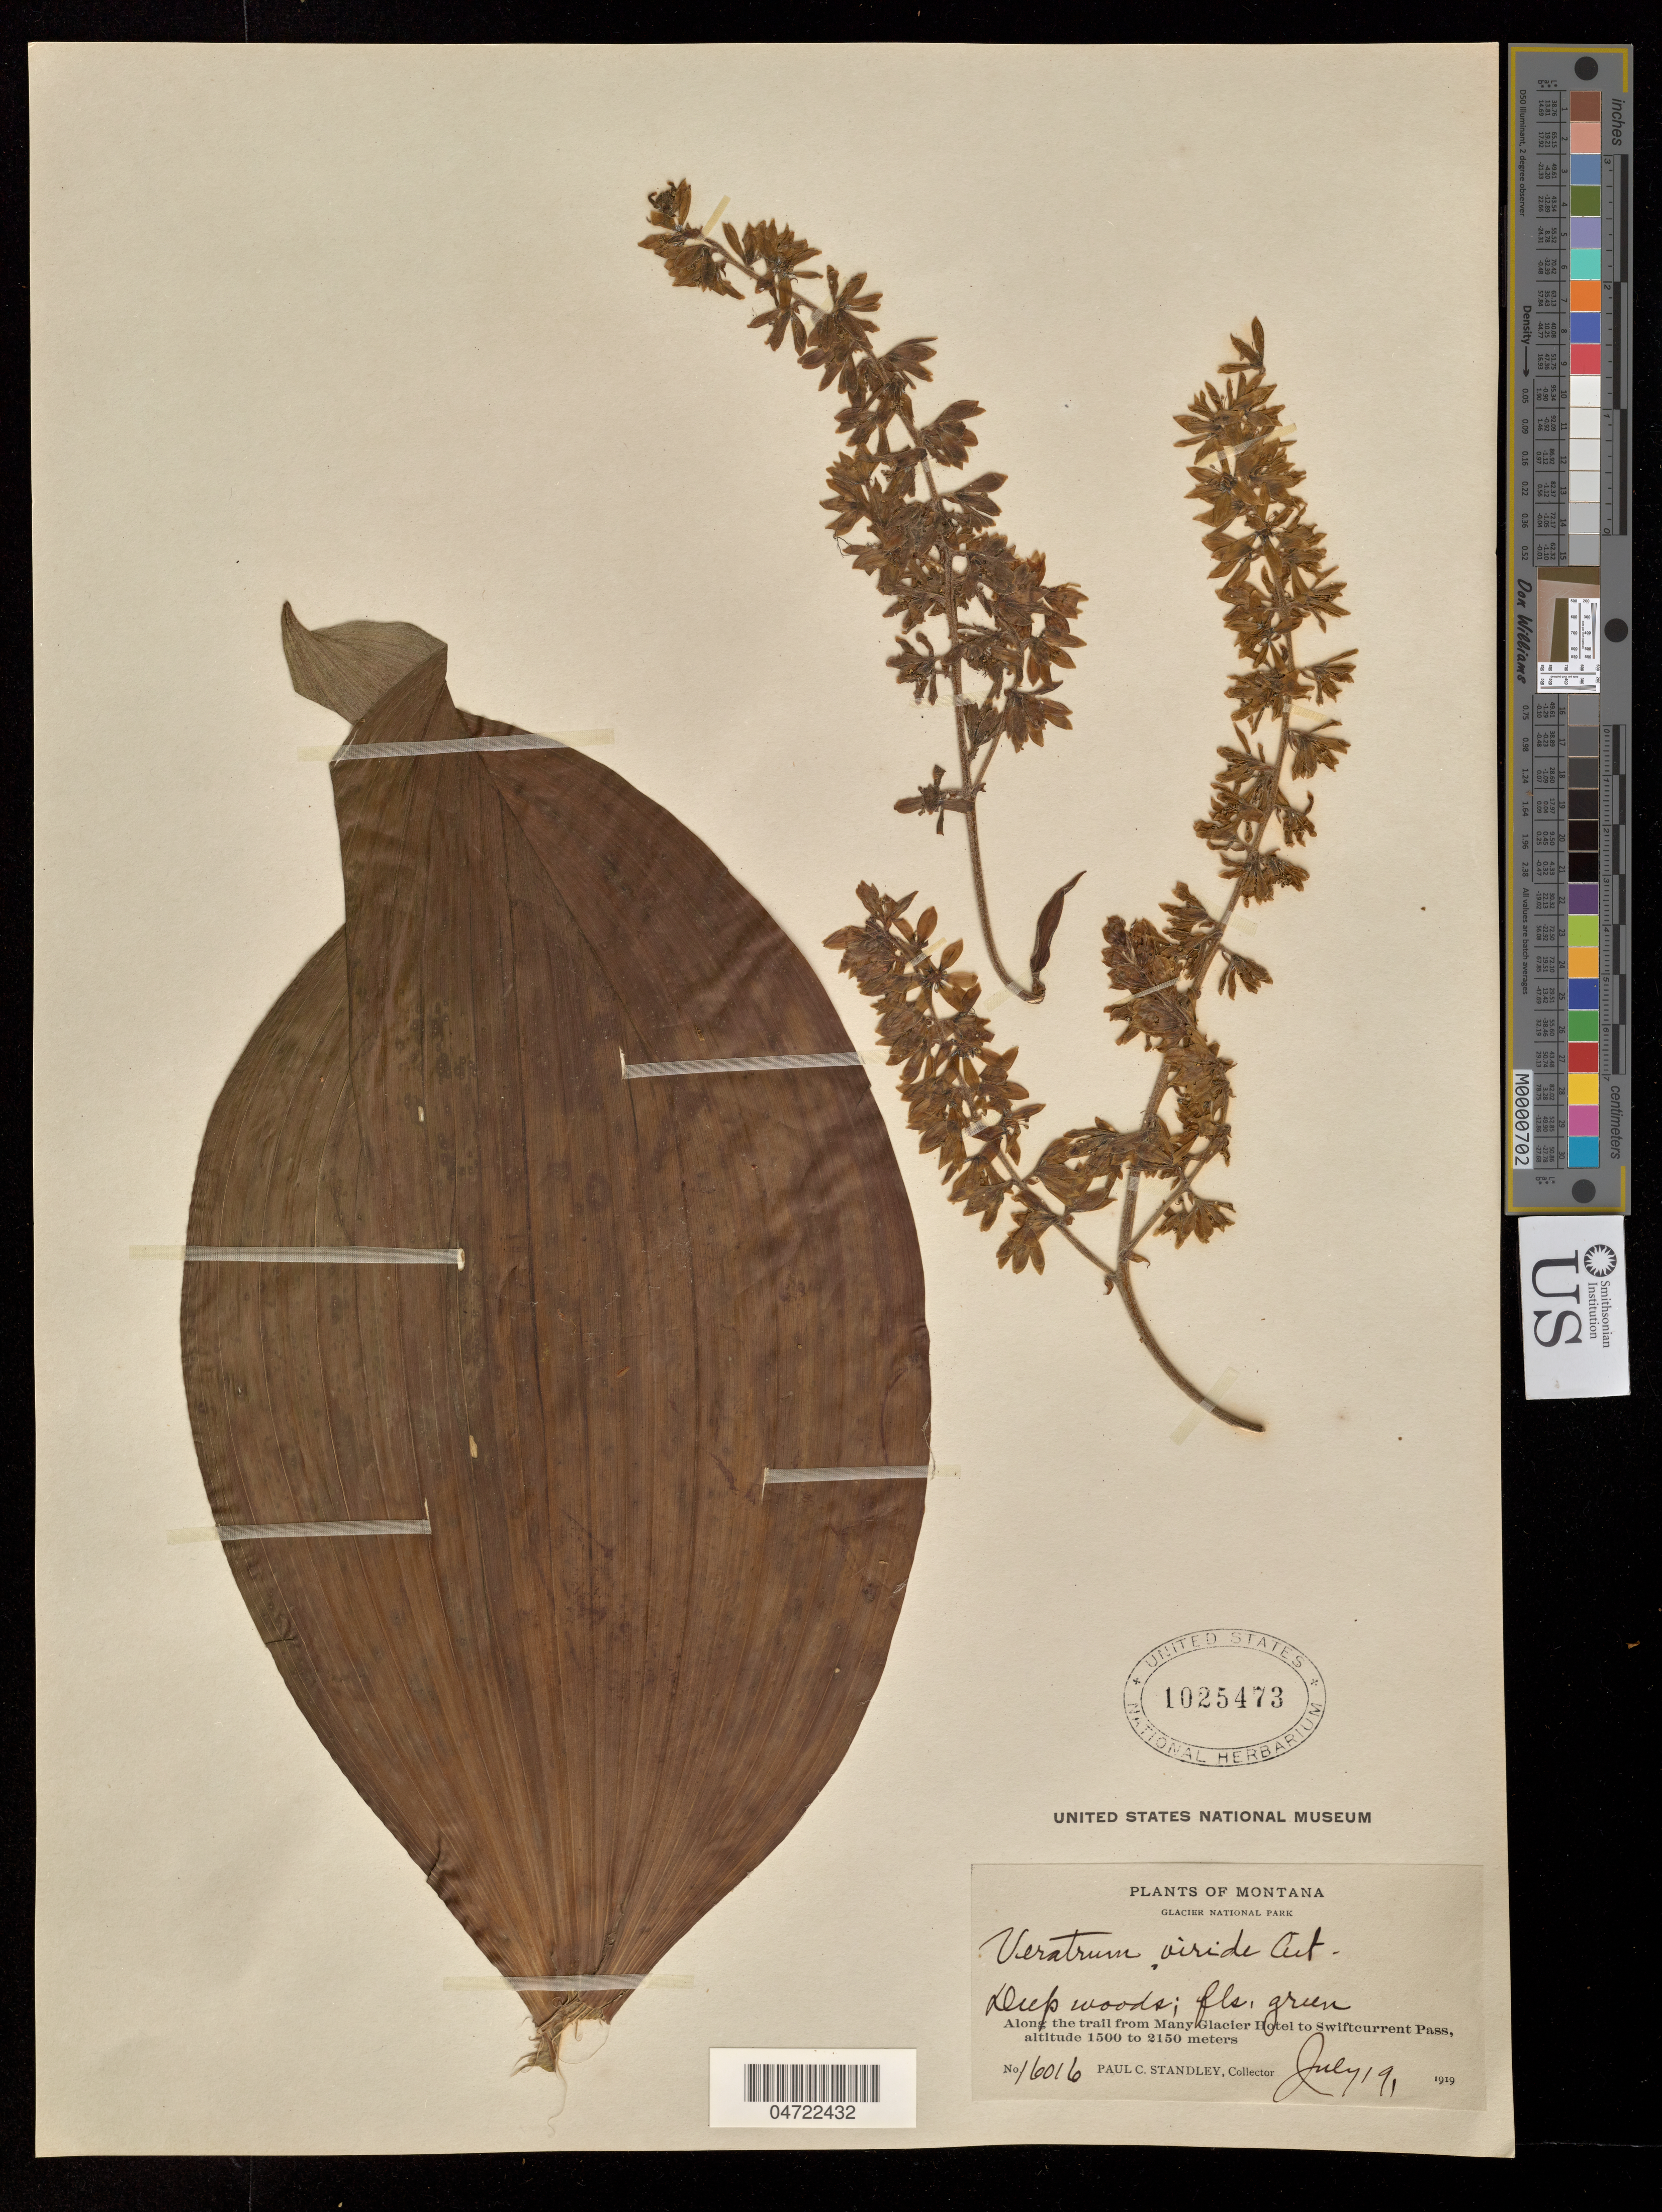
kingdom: Plantae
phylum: Tracheophyta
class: Liliopsida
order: Liliales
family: Melanthiaceae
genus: Veratrum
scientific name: Veratrum viride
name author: Aiton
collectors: P. C. Standley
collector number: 16016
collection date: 1919-07-19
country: United States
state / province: Montana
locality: Lowest Swiftcurrent Lake, along the trail from Many Glacier Hotel to Swiftcurrent Pass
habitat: Along trail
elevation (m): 1500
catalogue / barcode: US 1025473